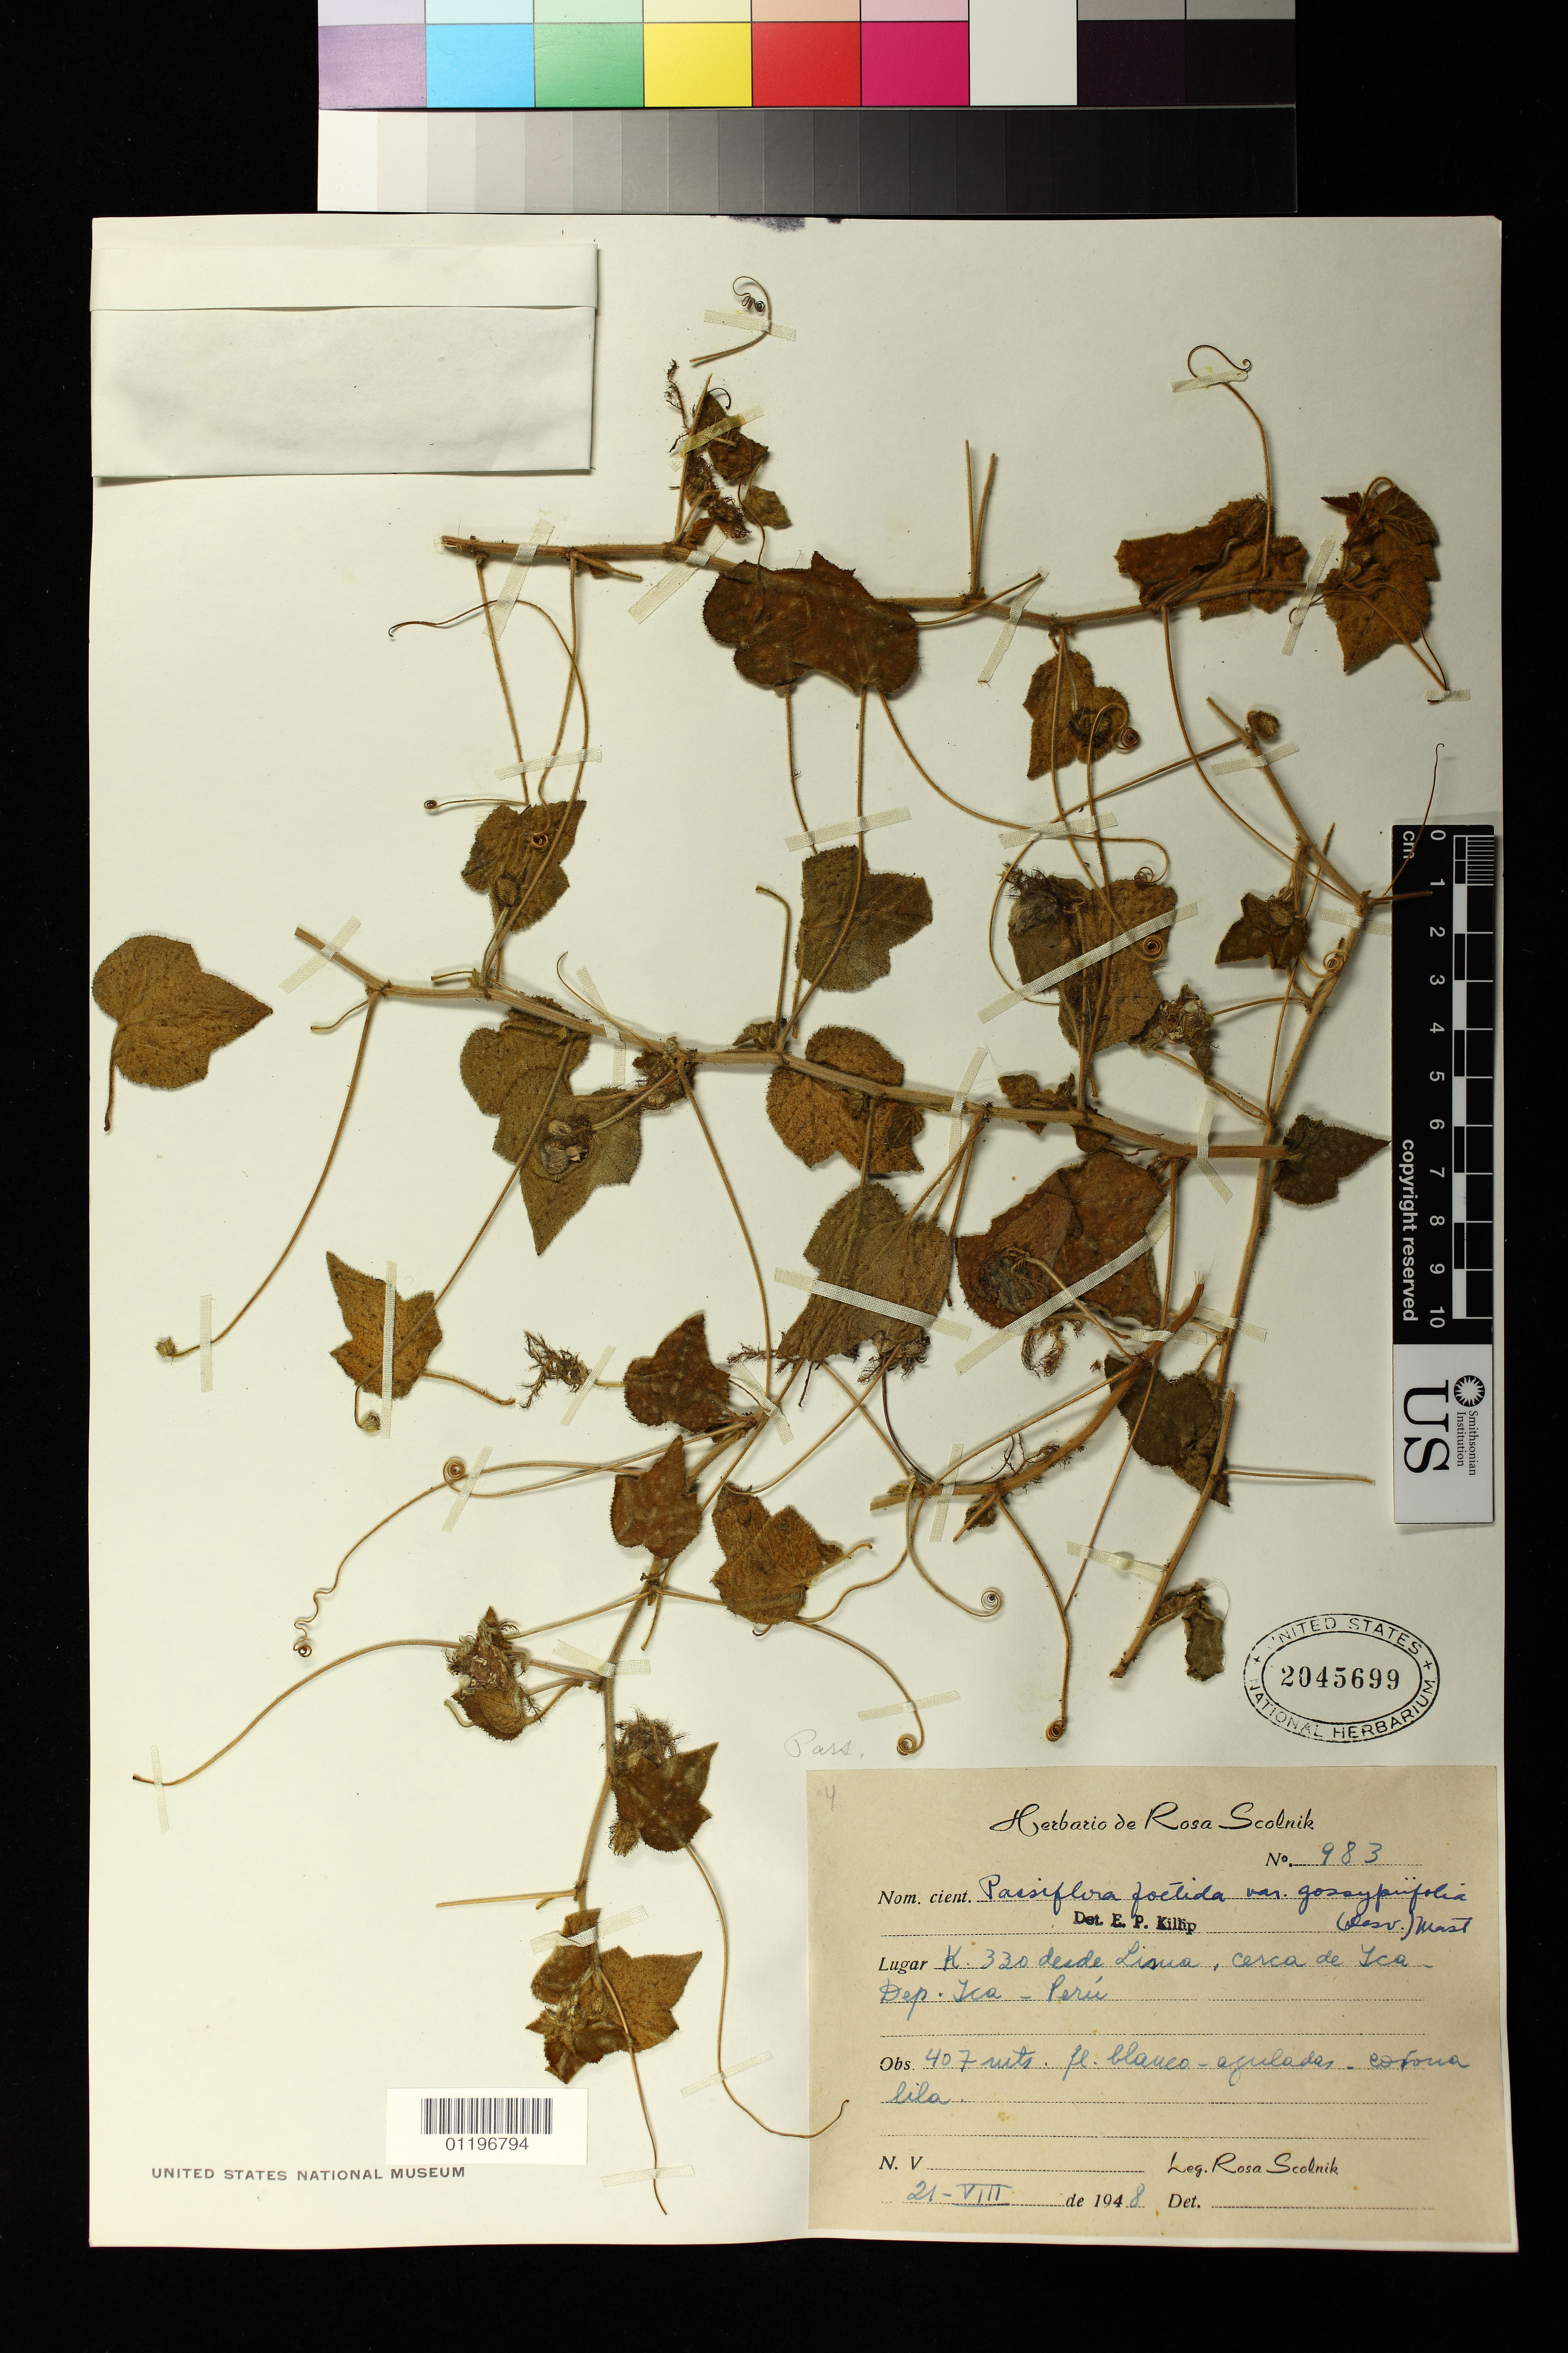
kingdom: Plantae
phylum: Tracheophyta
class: Magnoliopsida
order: Malpighiales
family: Passifloraceae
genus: Passiflora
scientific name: Passiflora foetida var. gossypiifolia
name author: (Desv.) Mast.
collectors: R. Scolnik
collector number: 983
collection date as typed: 21 Aug 1948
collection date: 1948-08-21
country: Peru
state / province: Ica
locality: K. 330 desde Lisua, cerca de Ica. Departamento Ica - Peru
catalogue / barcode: US 2045699